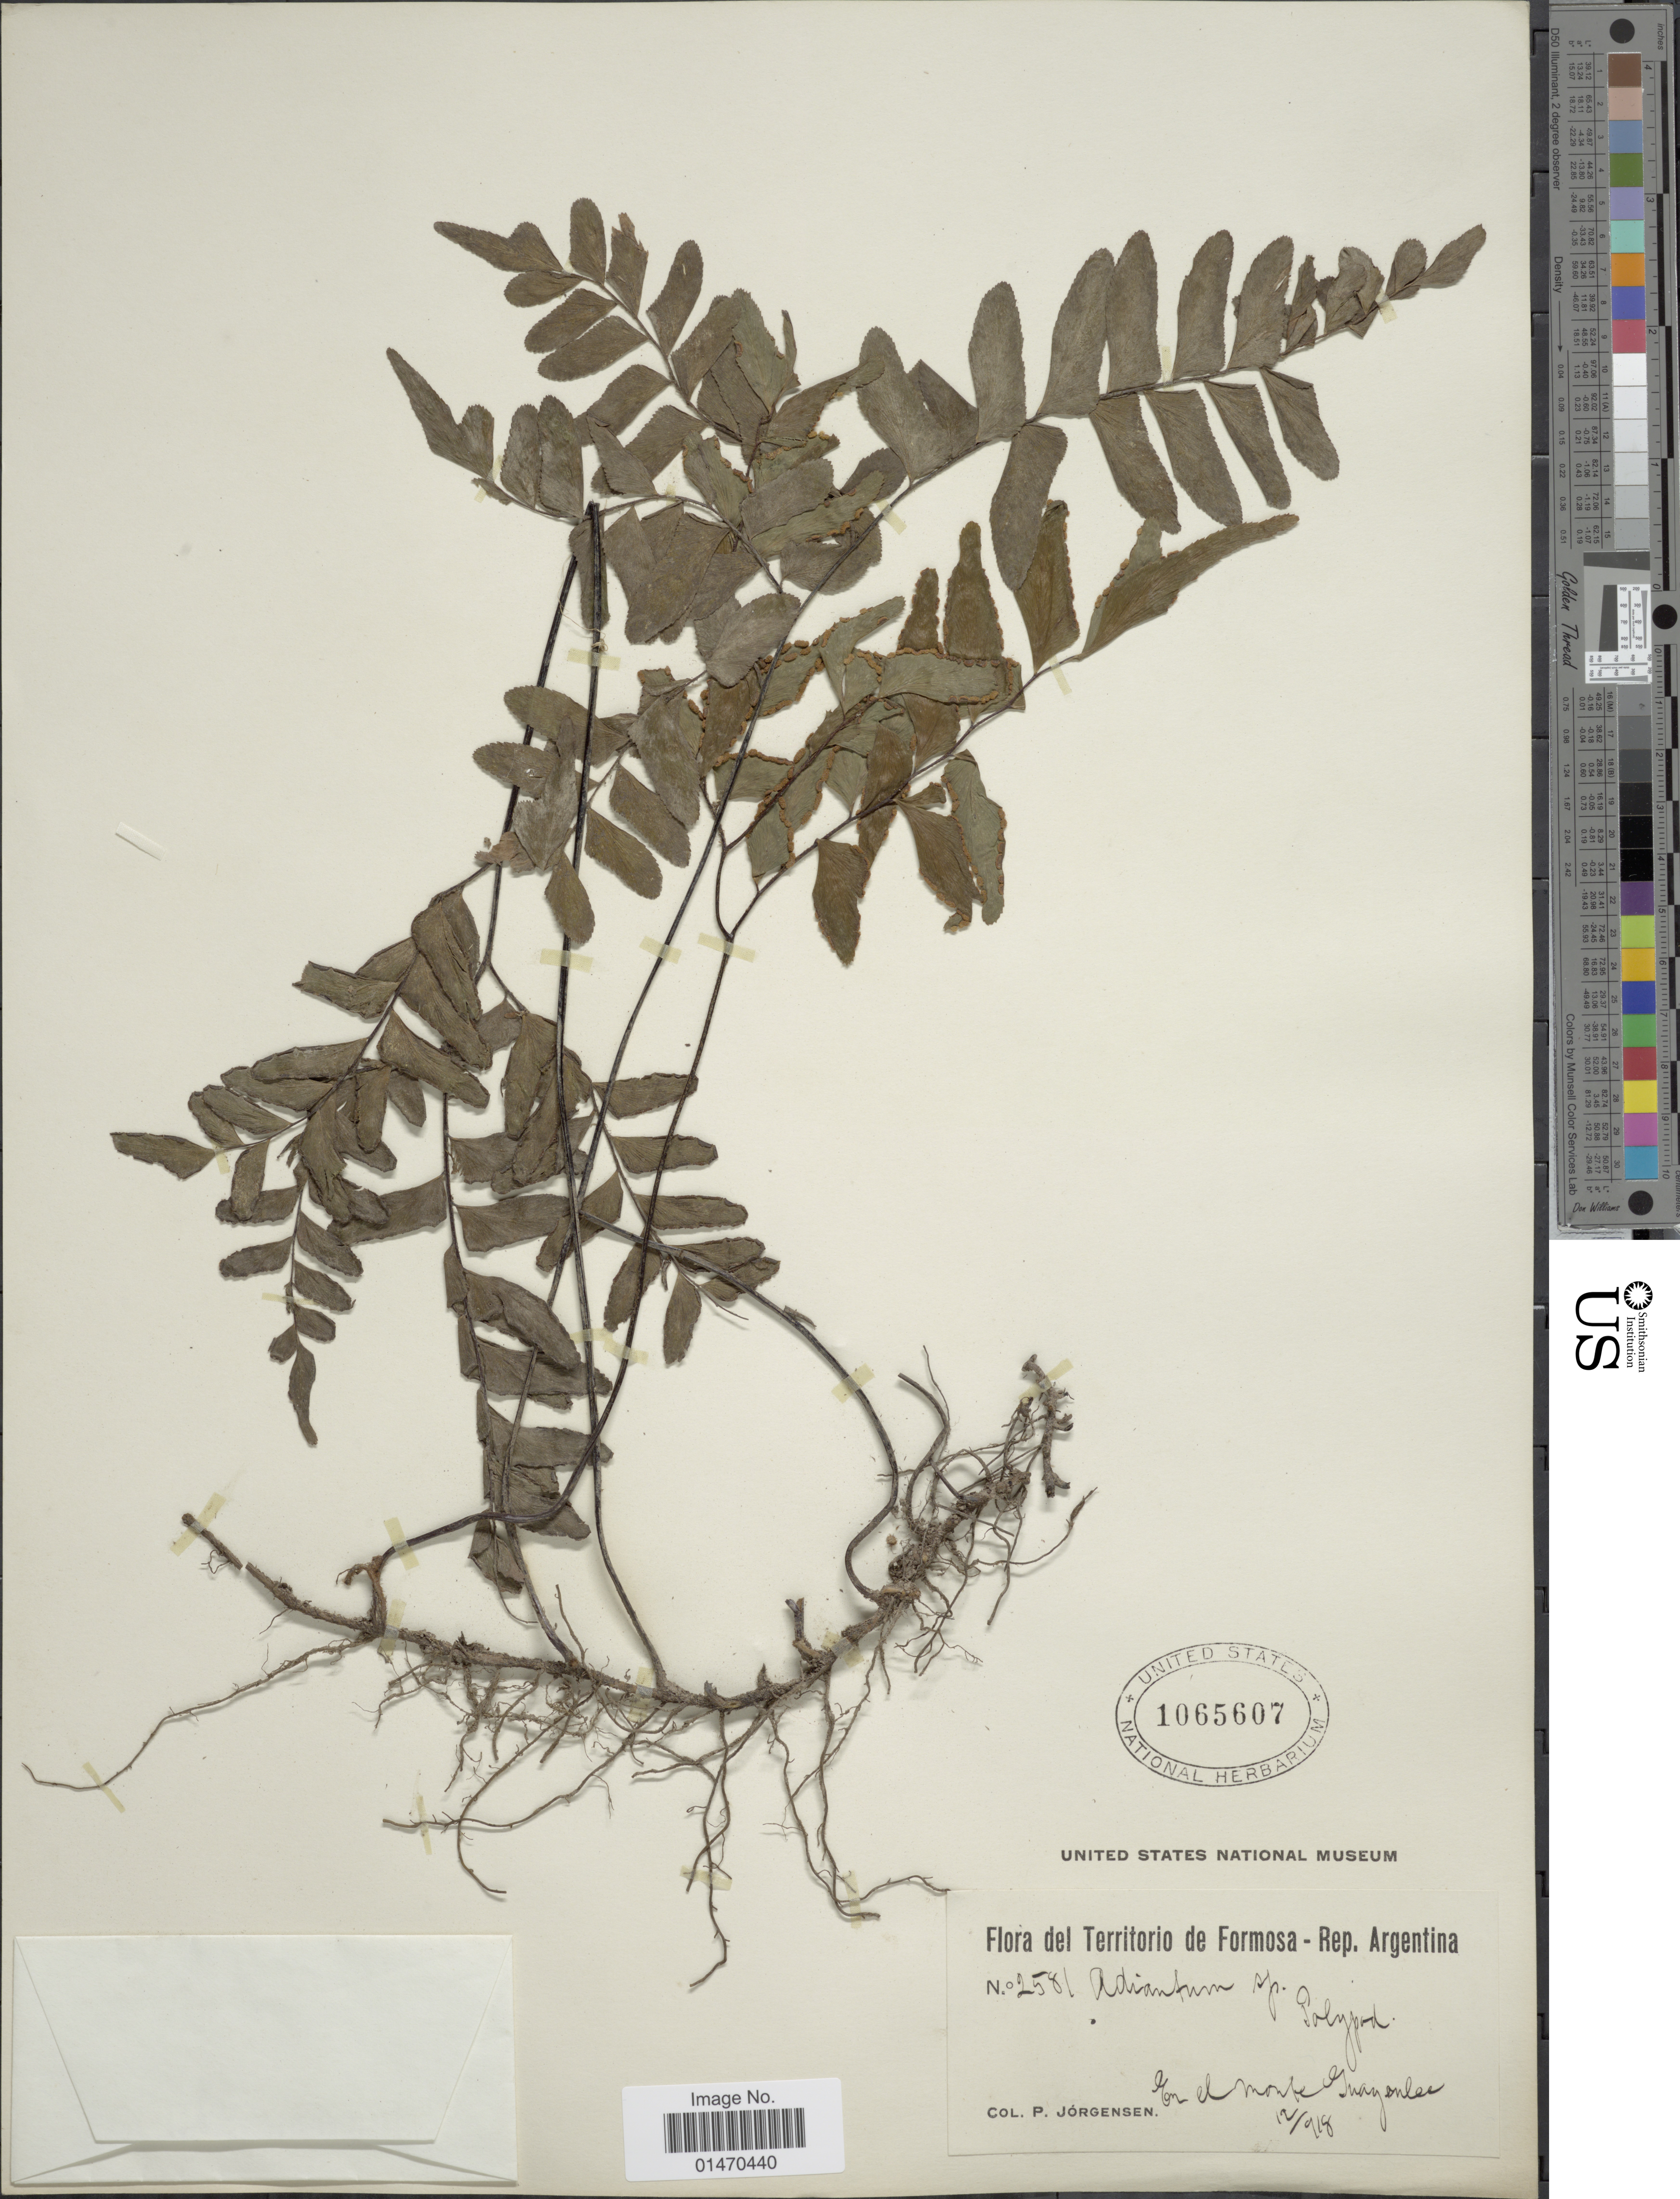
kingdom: Plantae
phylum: Tracheophyta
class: Polypodiopsida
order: Polypodiales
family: Pteridaceae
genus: Adiantum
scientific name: Adiantum latifolium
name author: Lam.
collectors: P. Jörgensen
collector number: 2581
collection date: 1918-12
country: Argentina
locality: Territorio de Formosa-Rep. Argentina, En el monte Guaycolec.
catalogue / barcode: US 1065607